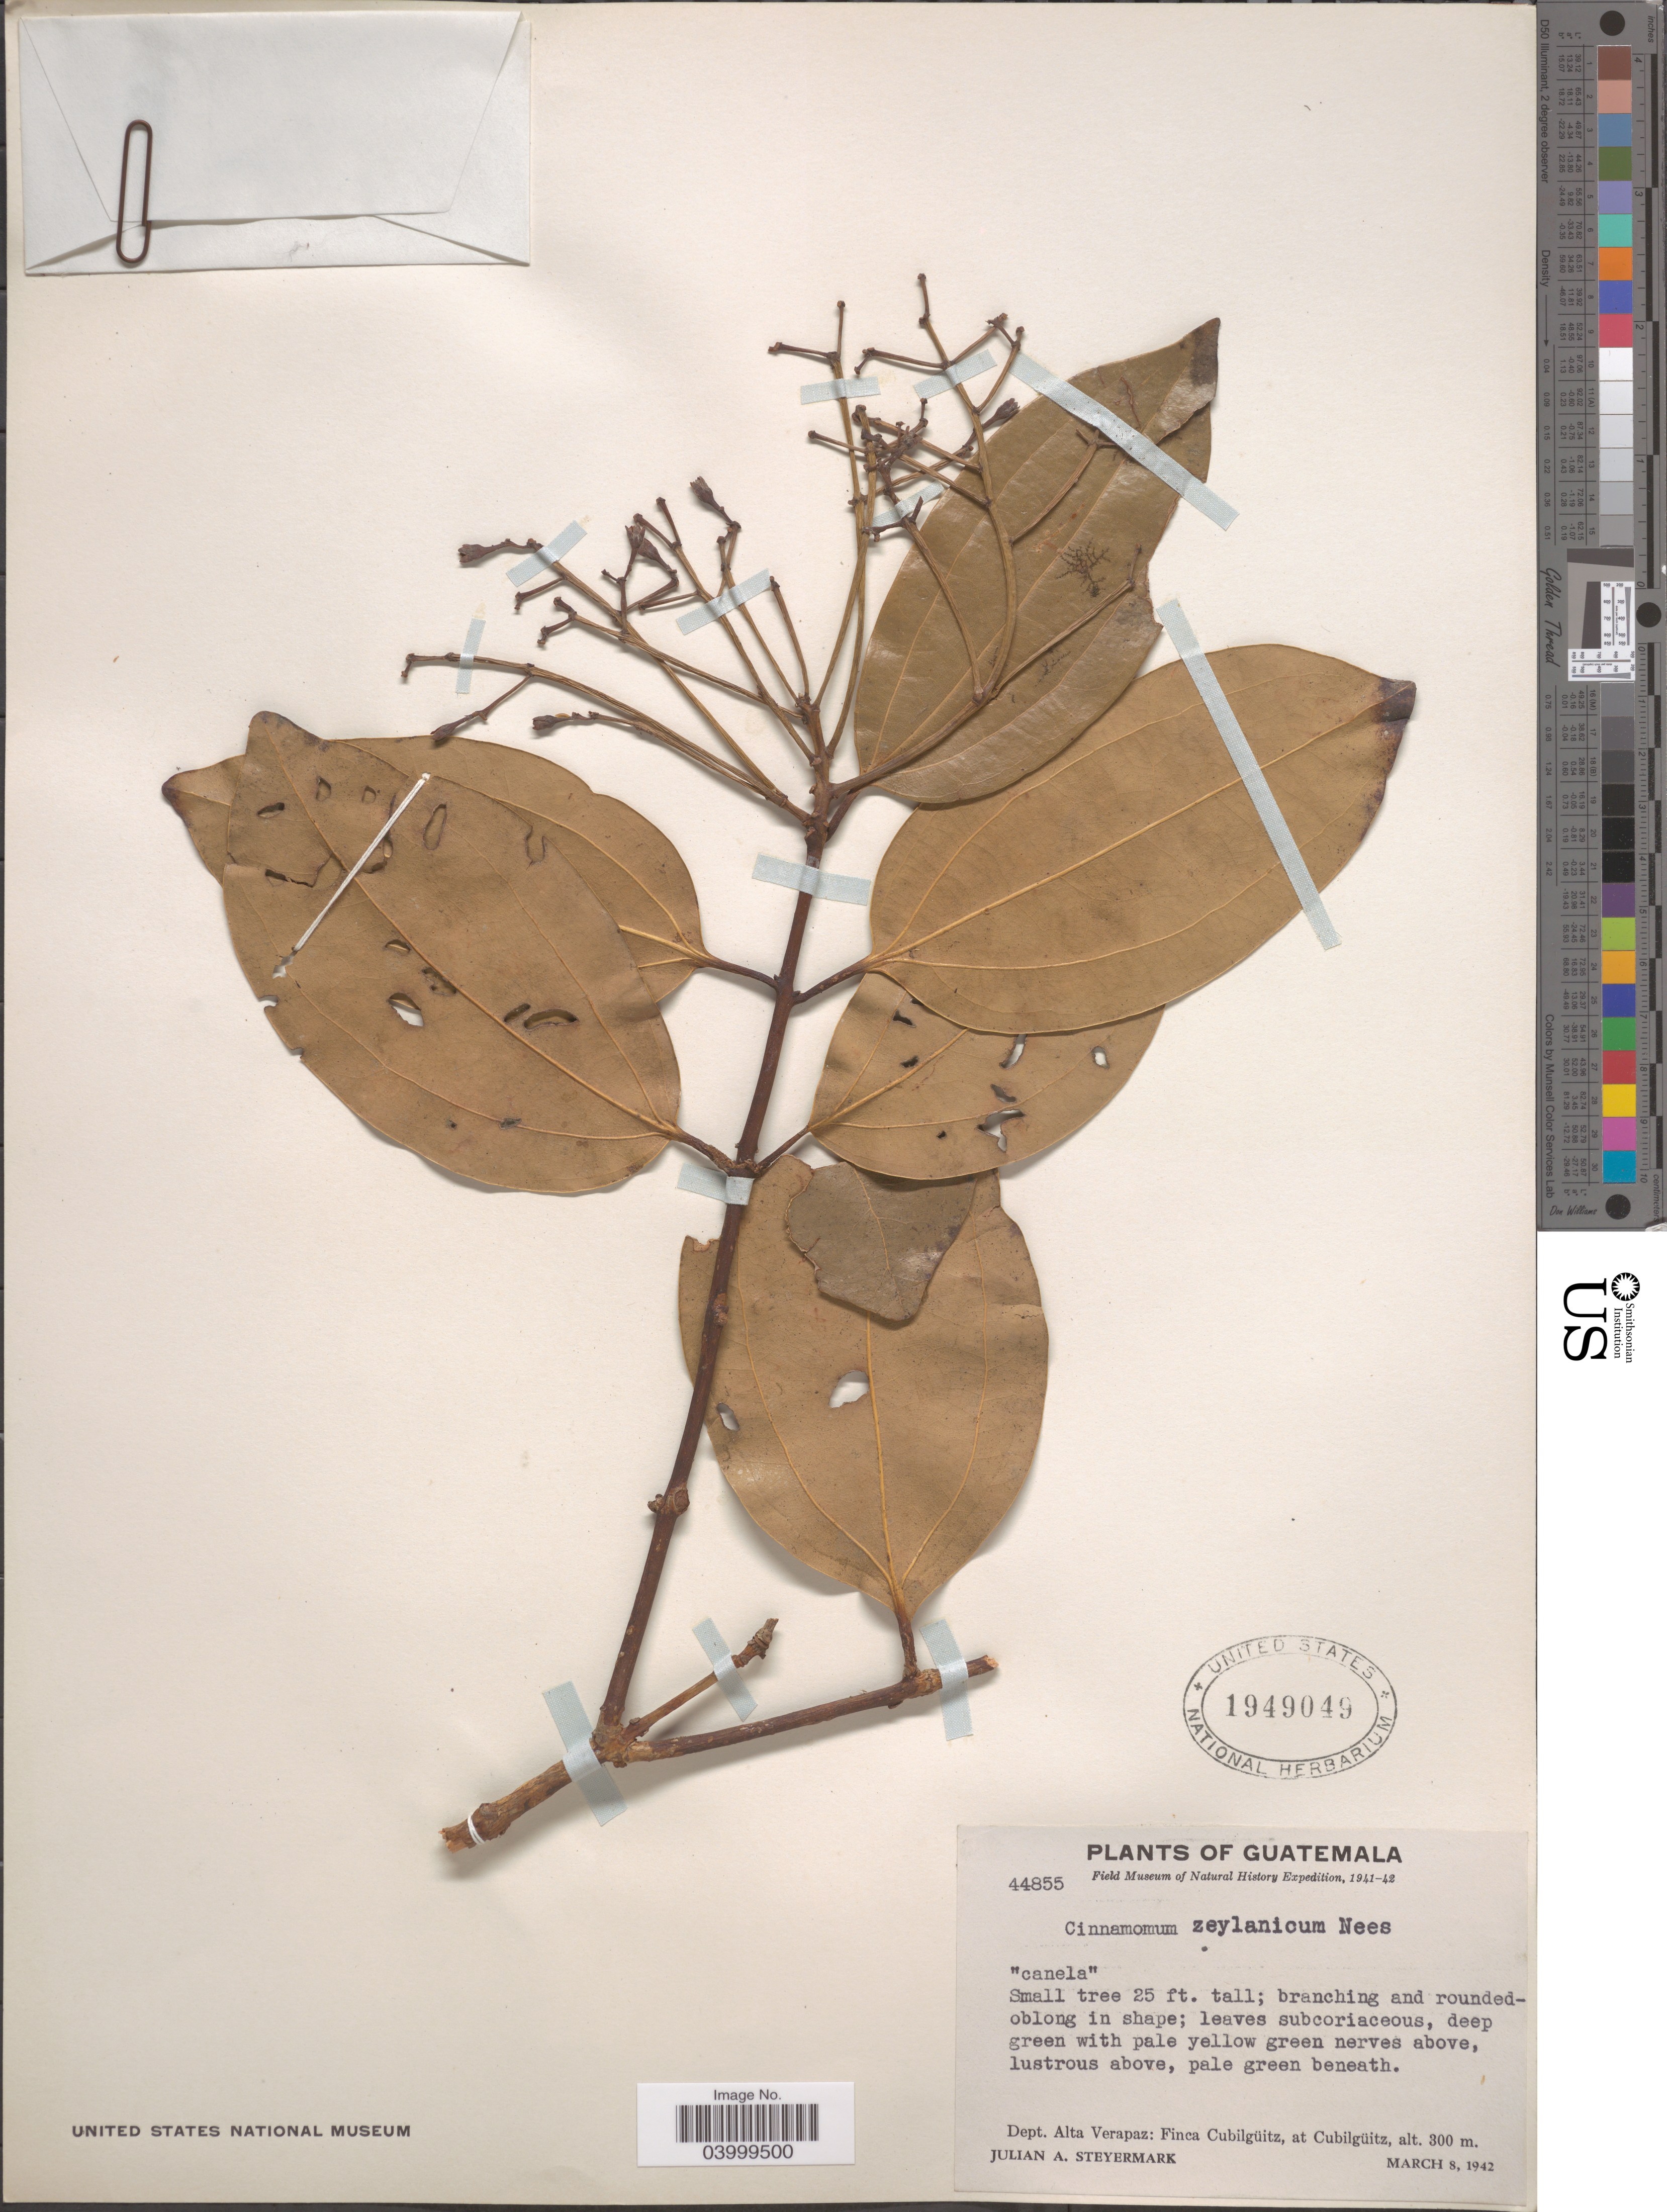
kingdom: Plantae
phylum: Tracheophyta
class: Magnoliopsida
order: Laurales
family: Lauraceae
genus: Cinnamomum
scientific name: Cinnamomum zeylanicum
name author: Blume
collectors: J. Steyermark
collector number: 44855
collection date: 1942-03-08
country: Guatemala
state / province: Alta Verapaz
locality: Dept. Alta Verapaz: Finca Cubilgüitz, al Cubilgüitz.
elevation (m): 300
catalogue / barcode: US 1949049